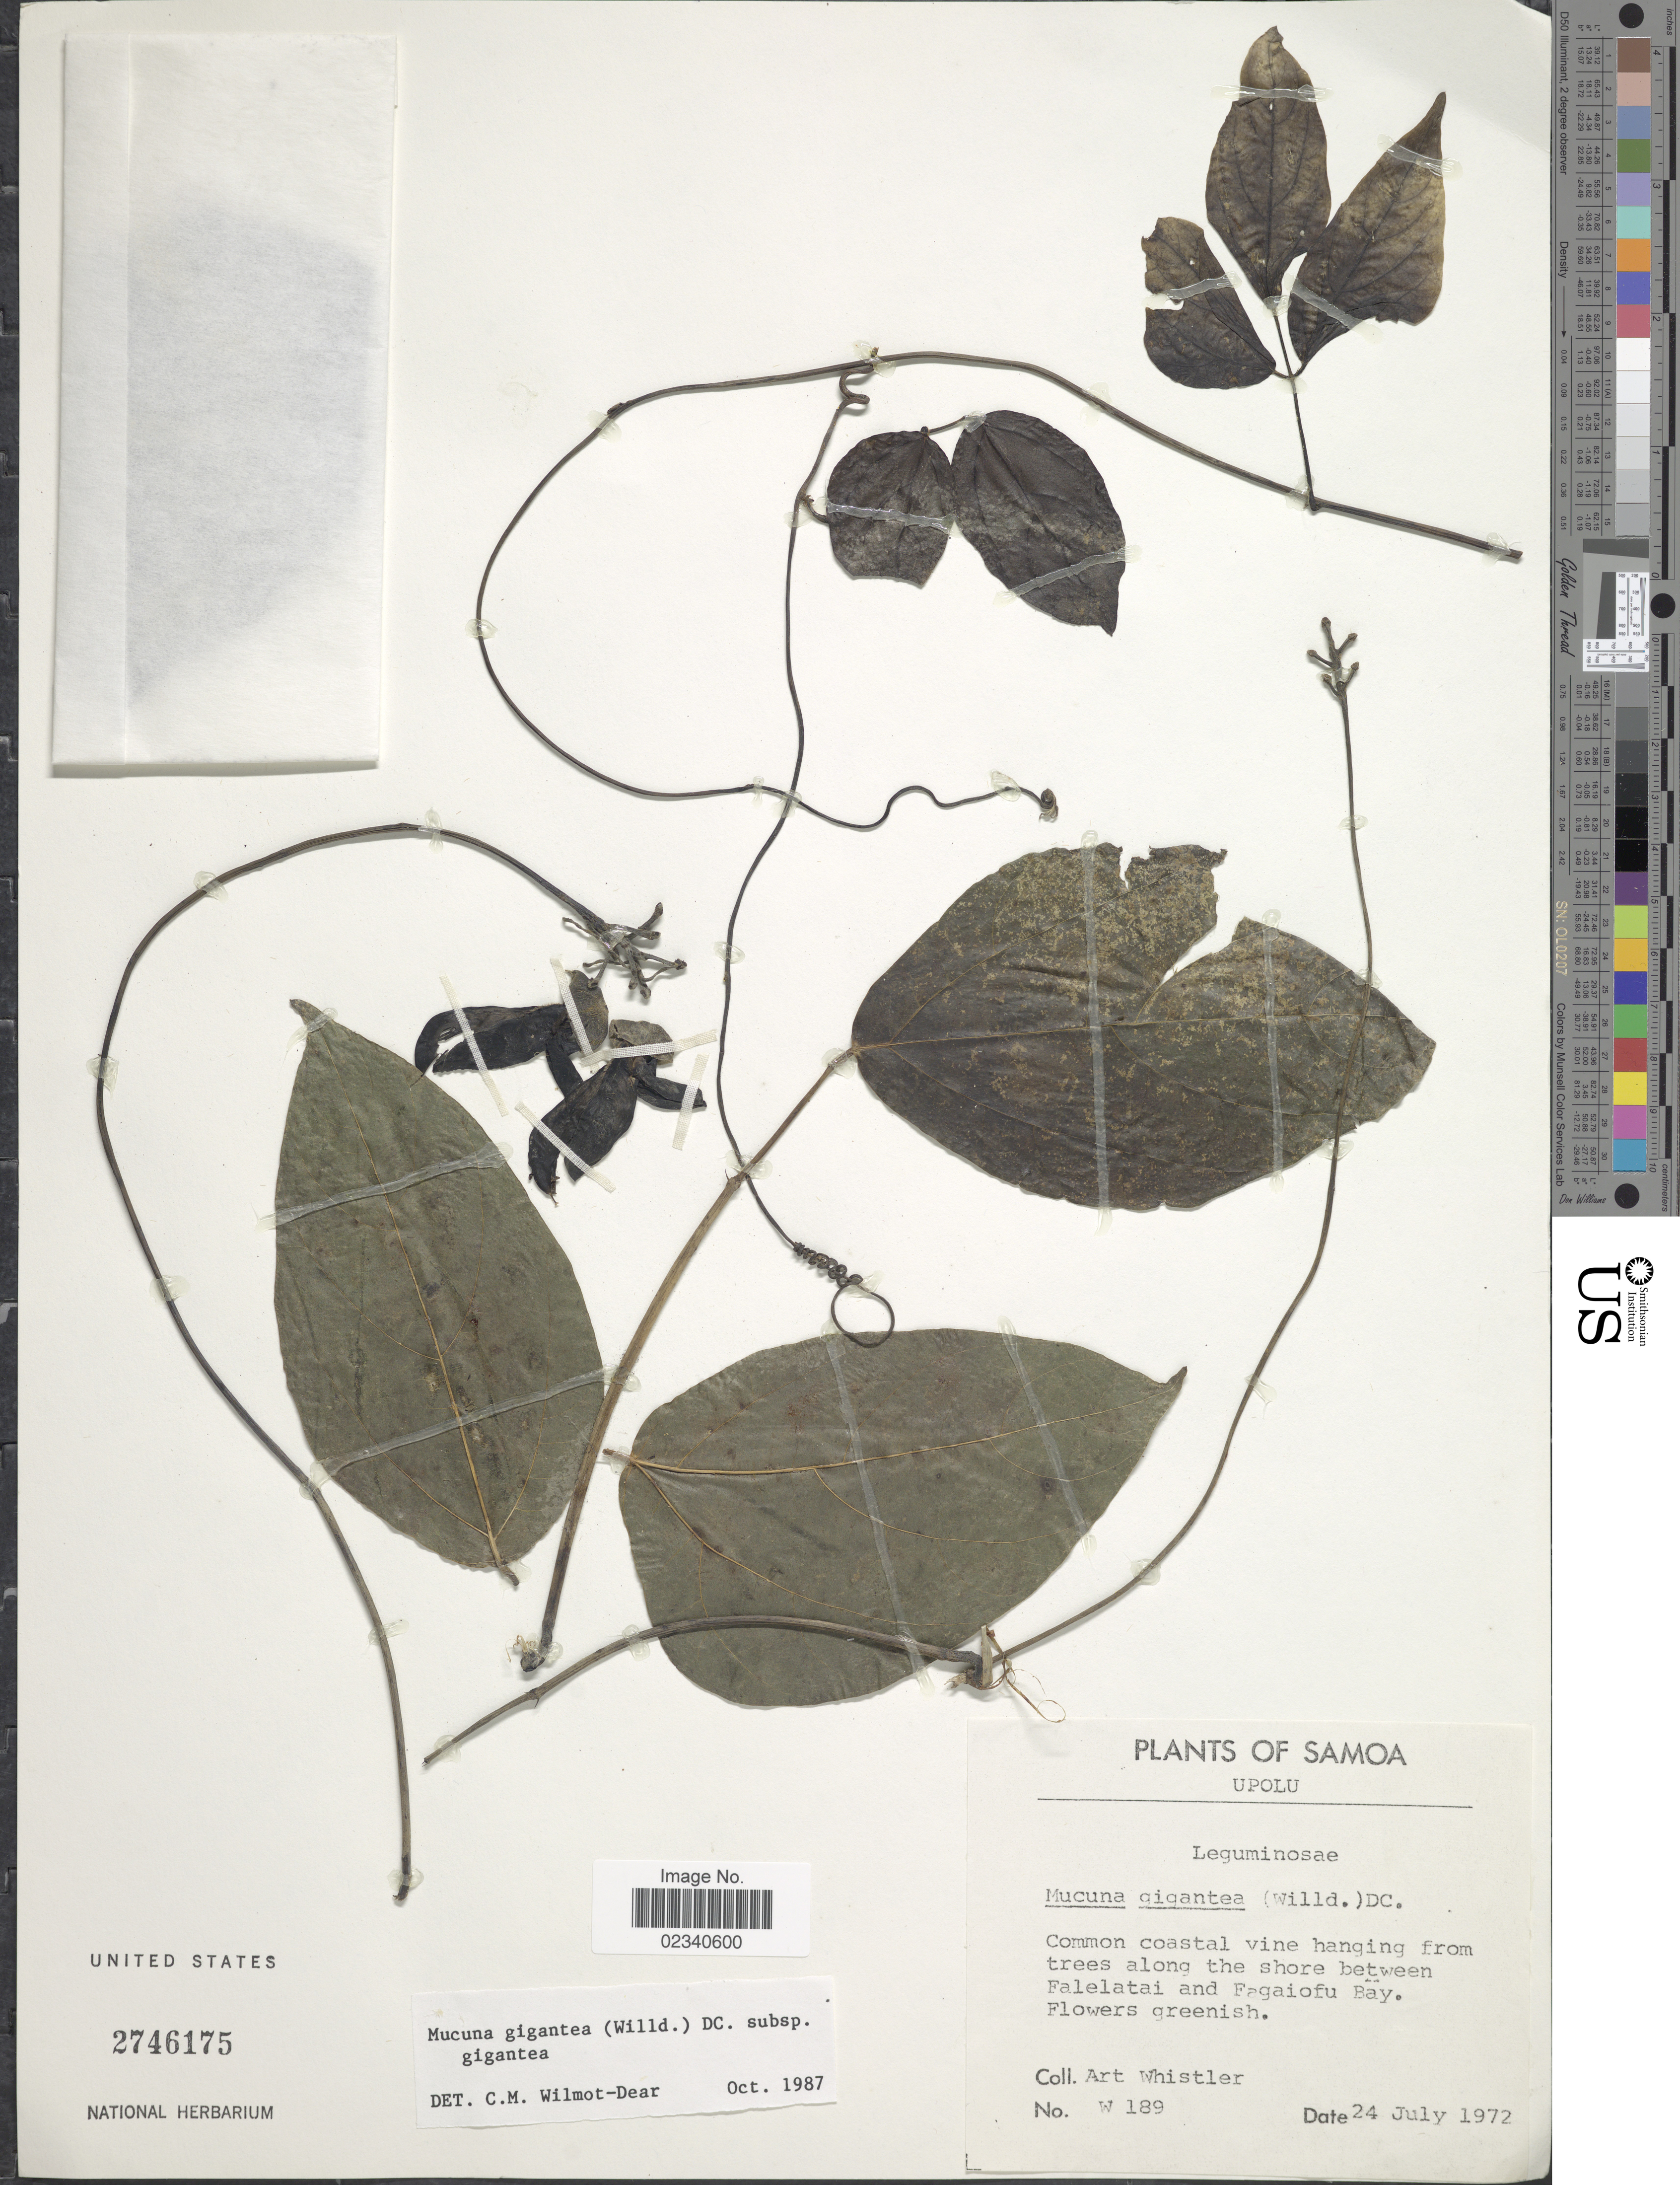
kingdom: Plantae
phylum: Tracheophyta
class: Magnoliopsida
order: Fabales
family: Fabaceae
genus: Mucuna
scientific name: Mucuna gigantea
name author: (Willd.) DC.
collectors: A. Whistler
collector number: W 189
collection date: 1972-07-24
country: Samoa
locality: Samoa. Upolu. along the shore between Falelatai and Fagaiofu Bay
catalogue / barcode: US 2746175